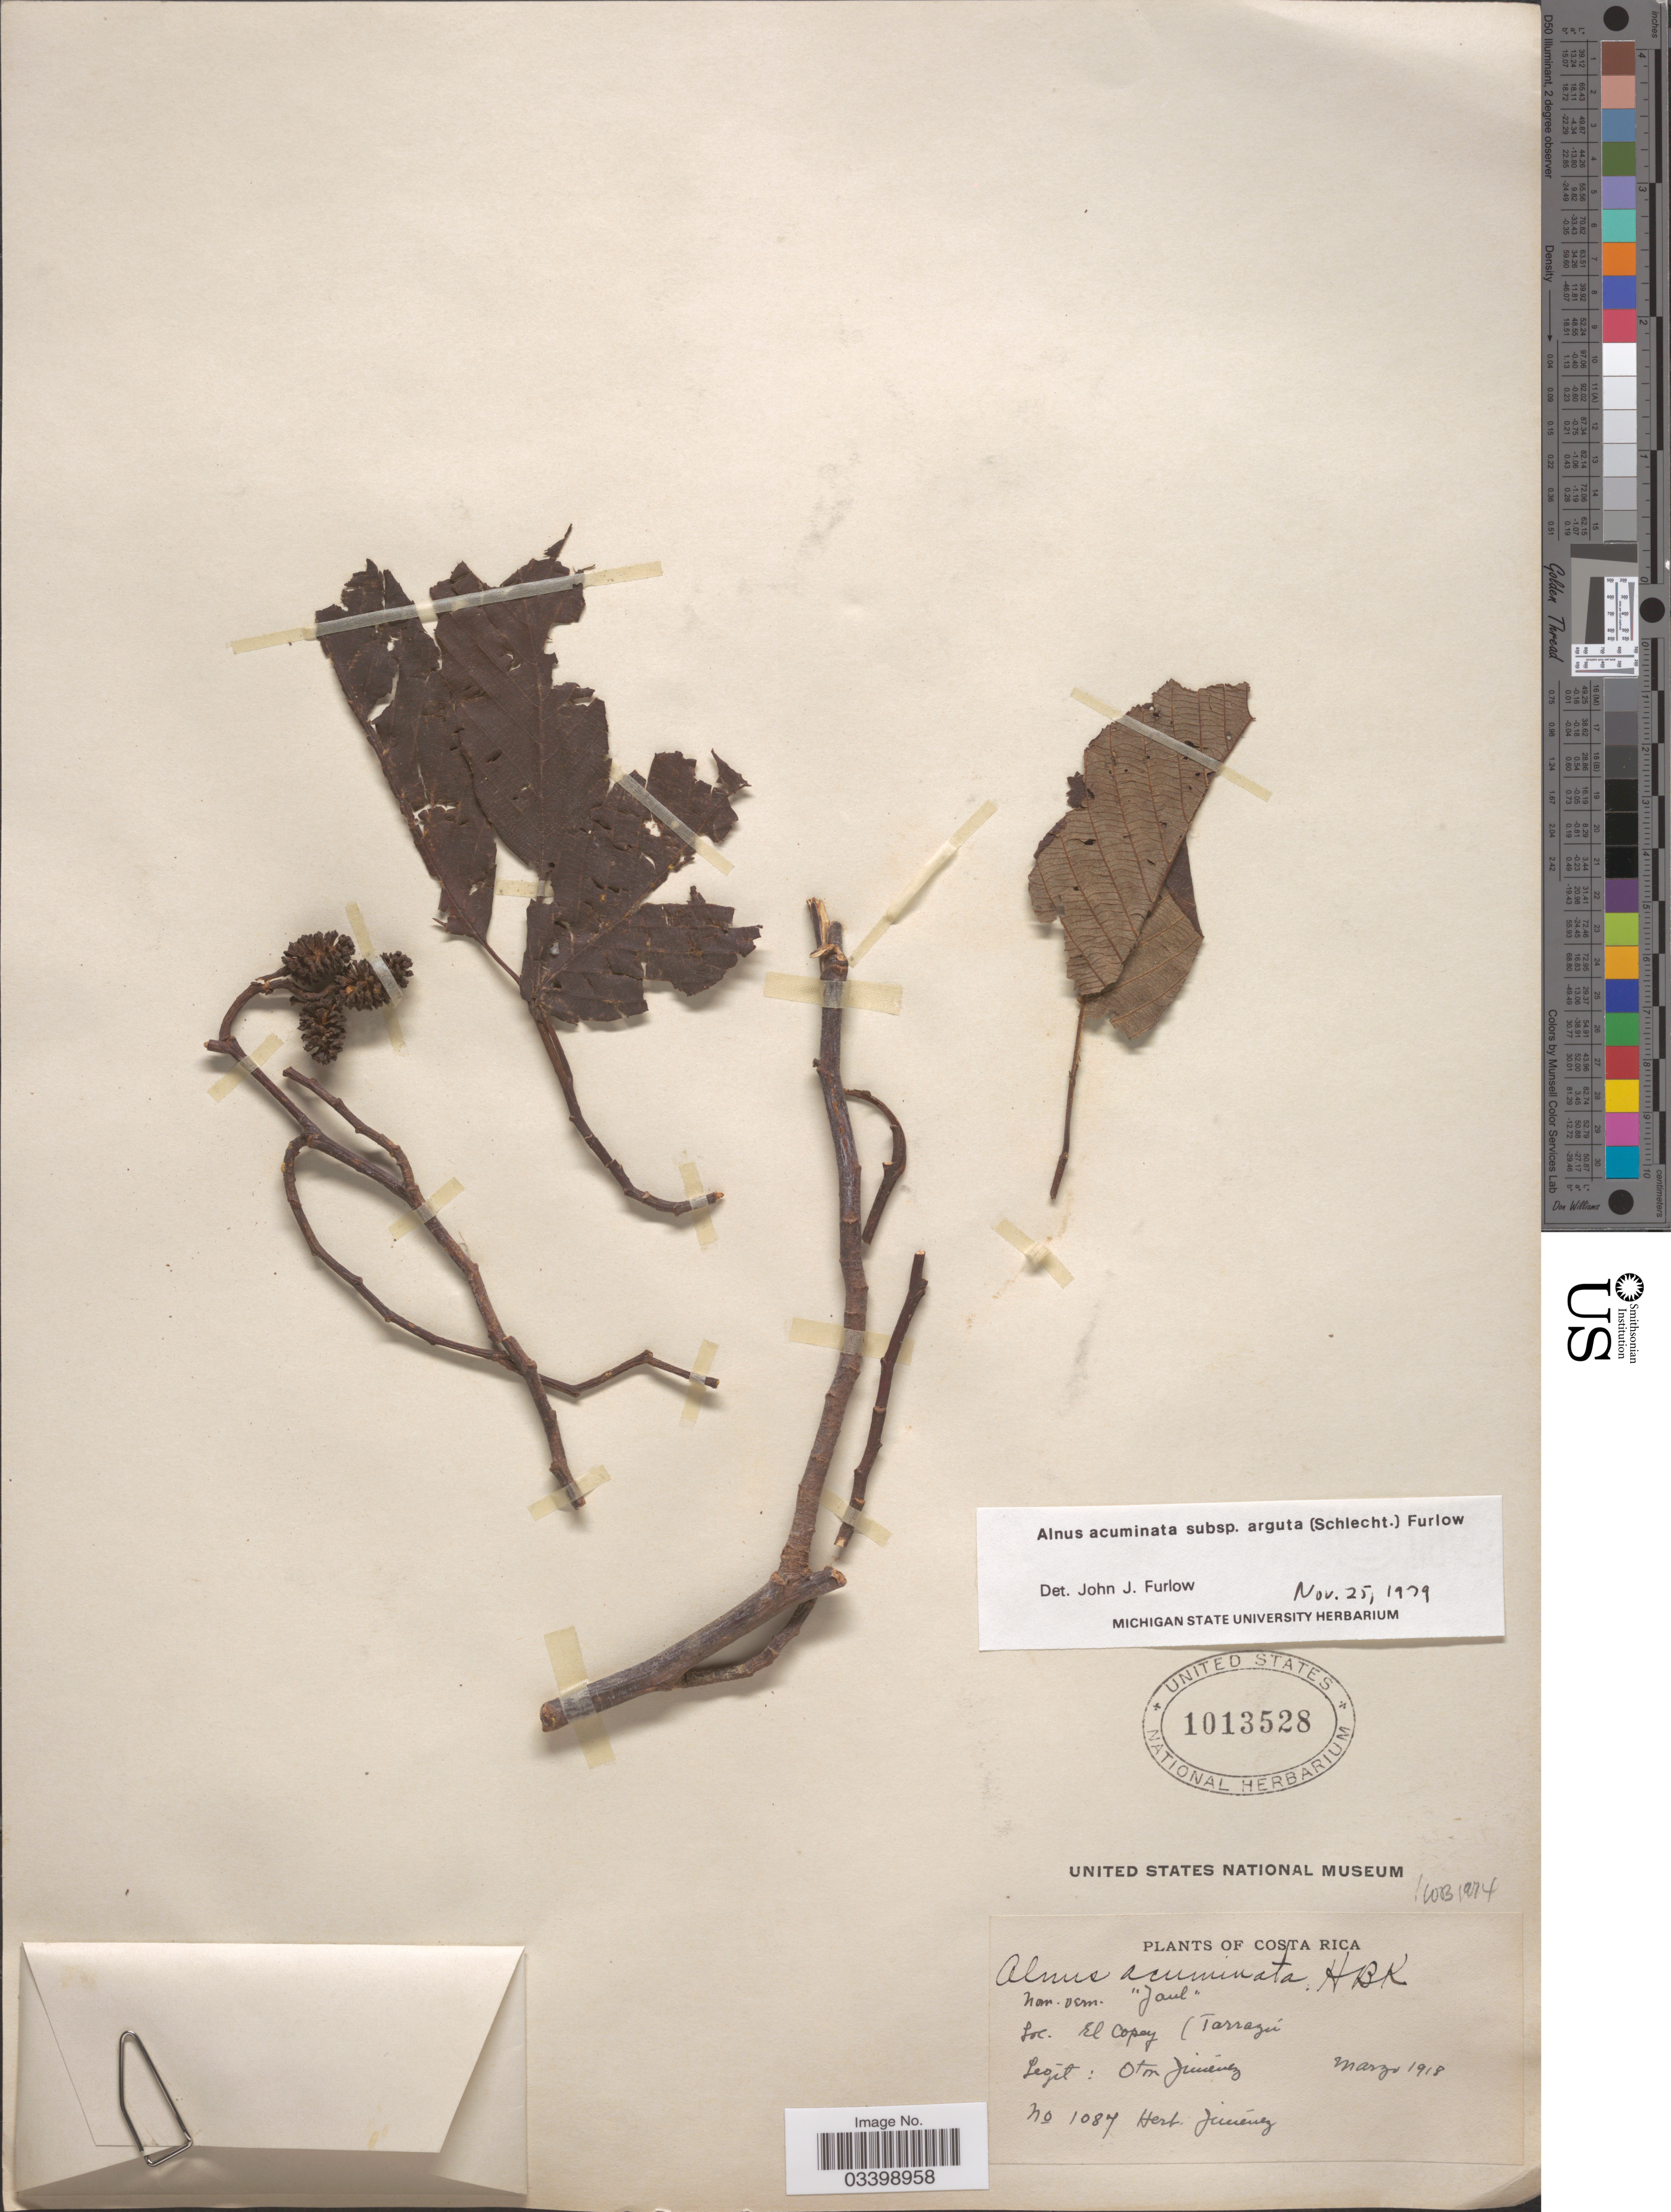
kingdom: Plantae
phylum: Tracheophyta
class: Magnoliopsida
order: Fagales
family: Betulaceae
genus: Alnus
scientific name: Alnus acuminata subsp. arguta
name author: (Schltdl.) Furlow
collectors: O. Jimenez L.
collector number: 1087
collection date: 1918-03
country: Costa Rica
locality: El Copey (Tarrazú).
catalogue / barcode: US 1013528